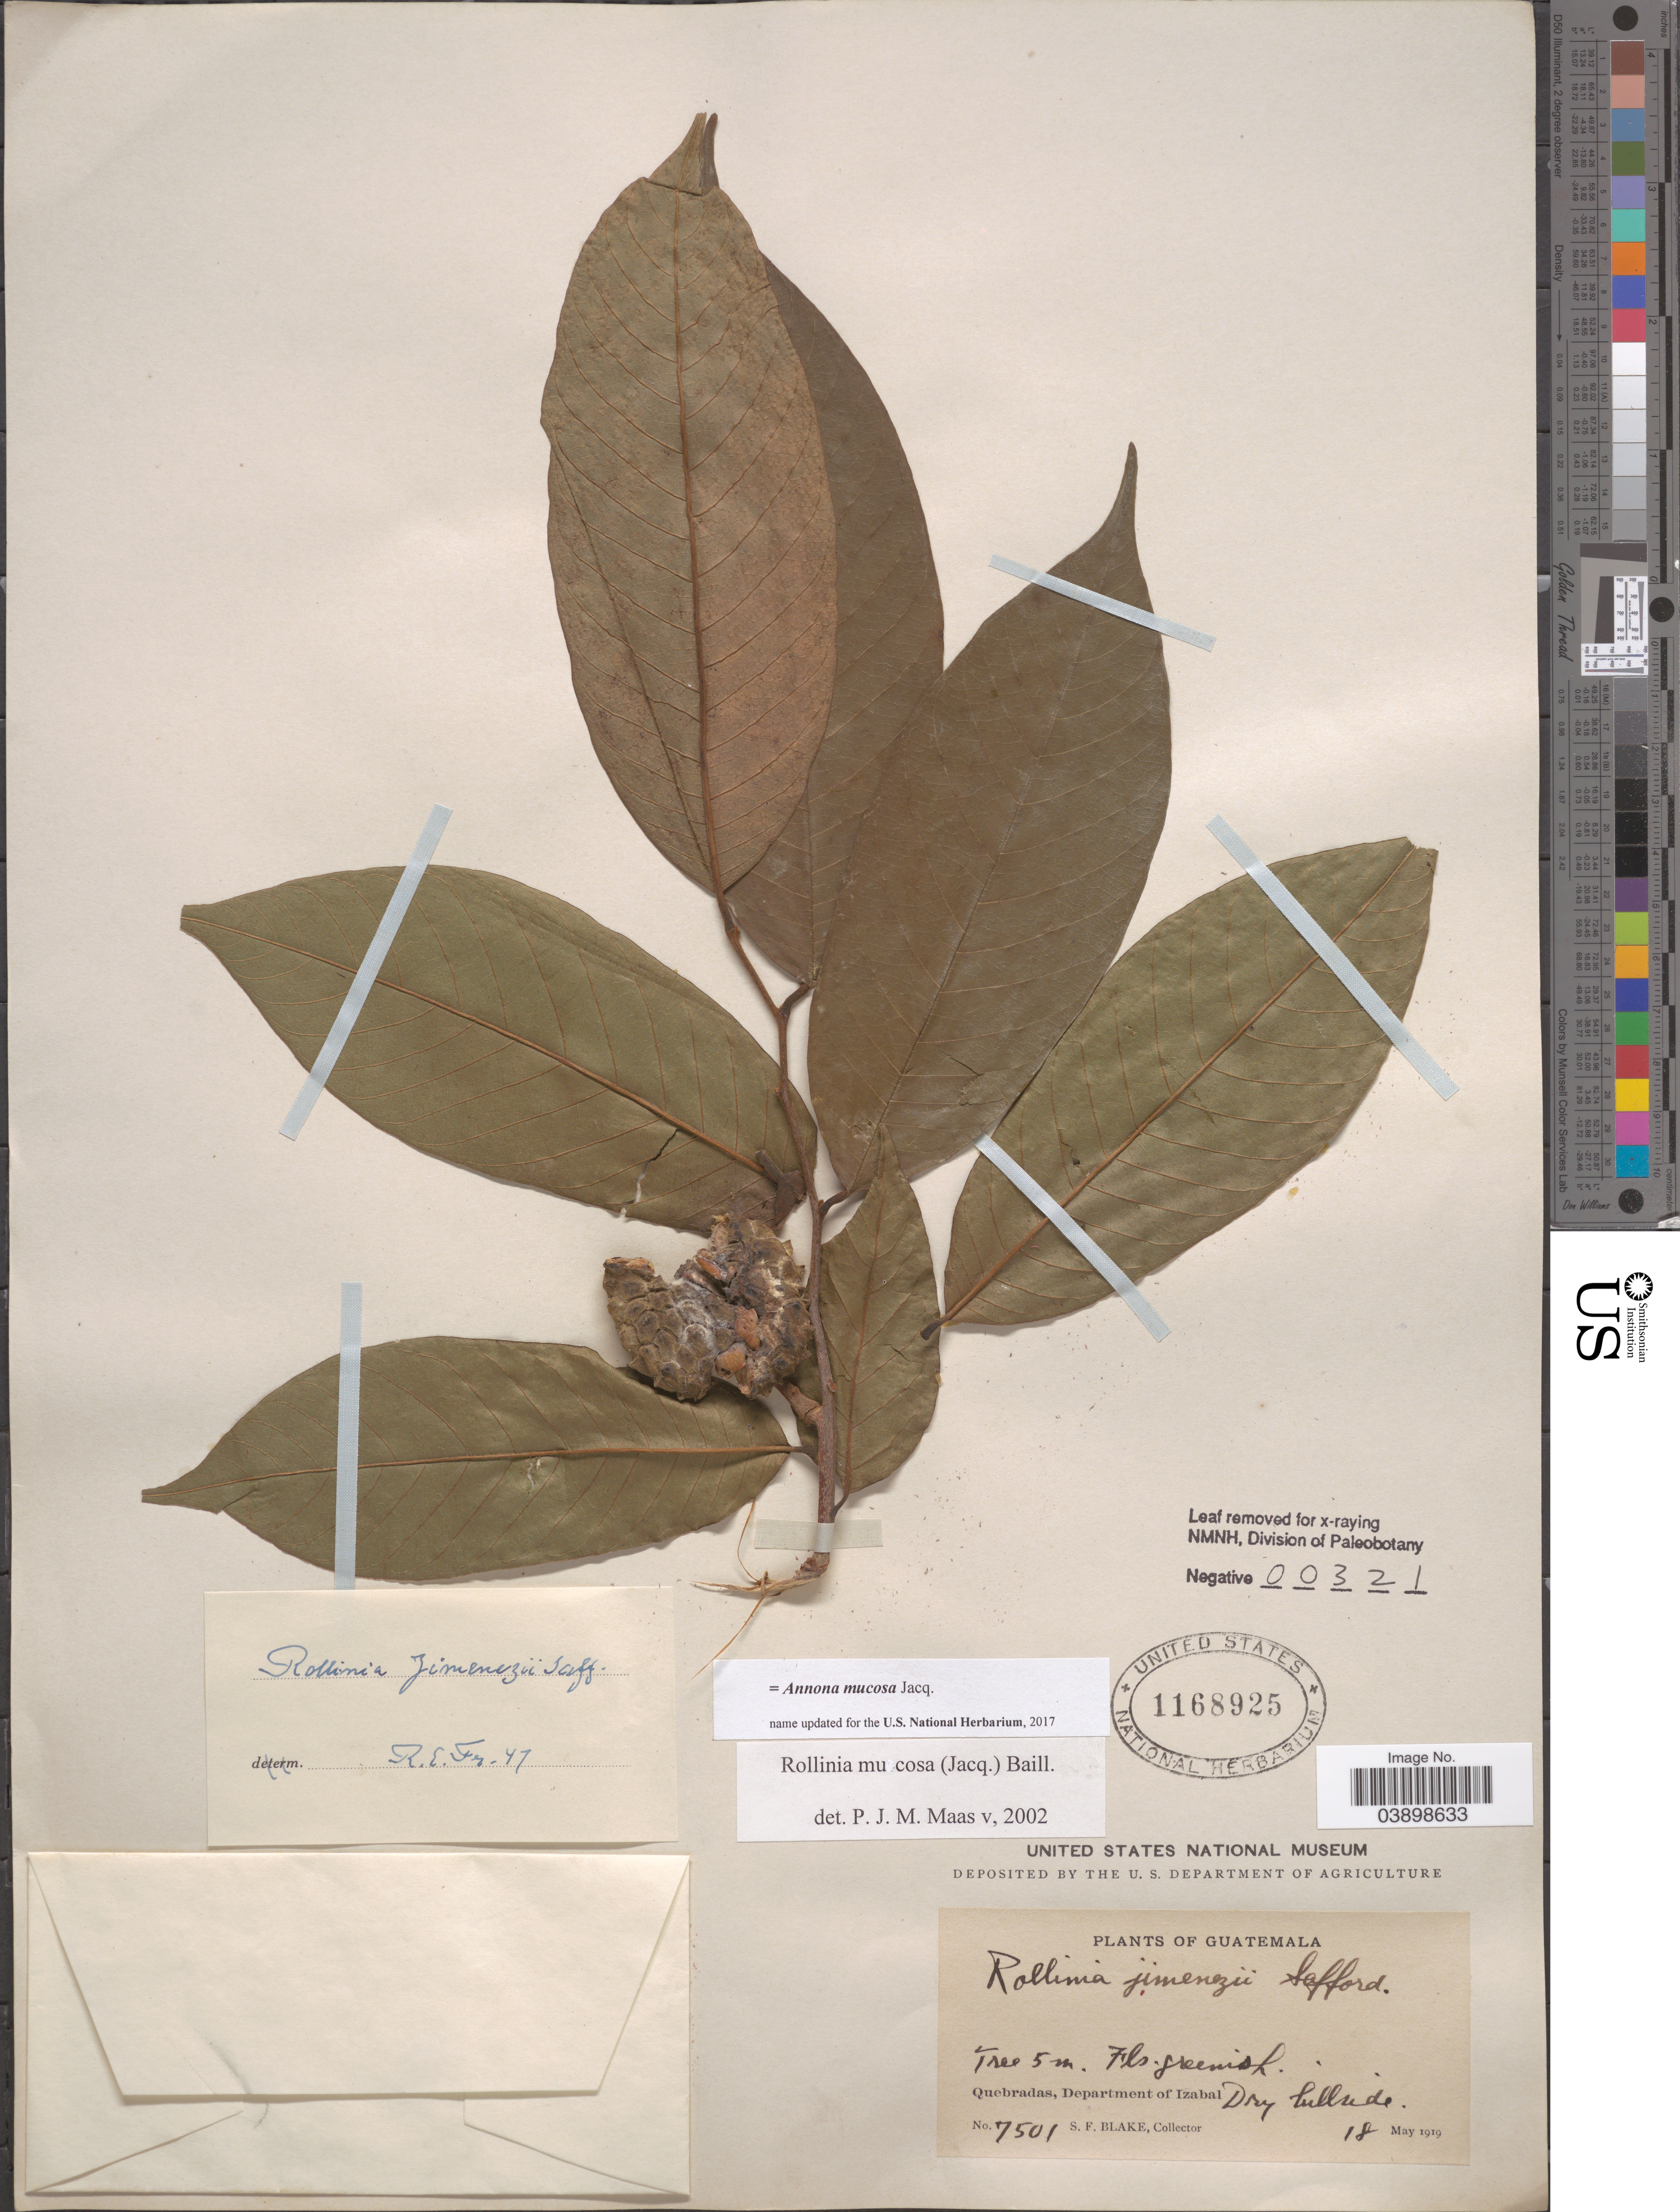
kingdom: Plantae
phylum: Tracheophyta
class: Magnoliopsida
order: Magnoliales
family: Annonaceae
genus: Annona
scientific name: Annona mucosa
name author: Jacq.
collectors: S. Blake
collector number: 7501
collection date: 1919-05-18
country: Guatemala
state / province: Izabal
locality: Quebradas, Department of Izabal.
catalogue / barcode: US 1168925